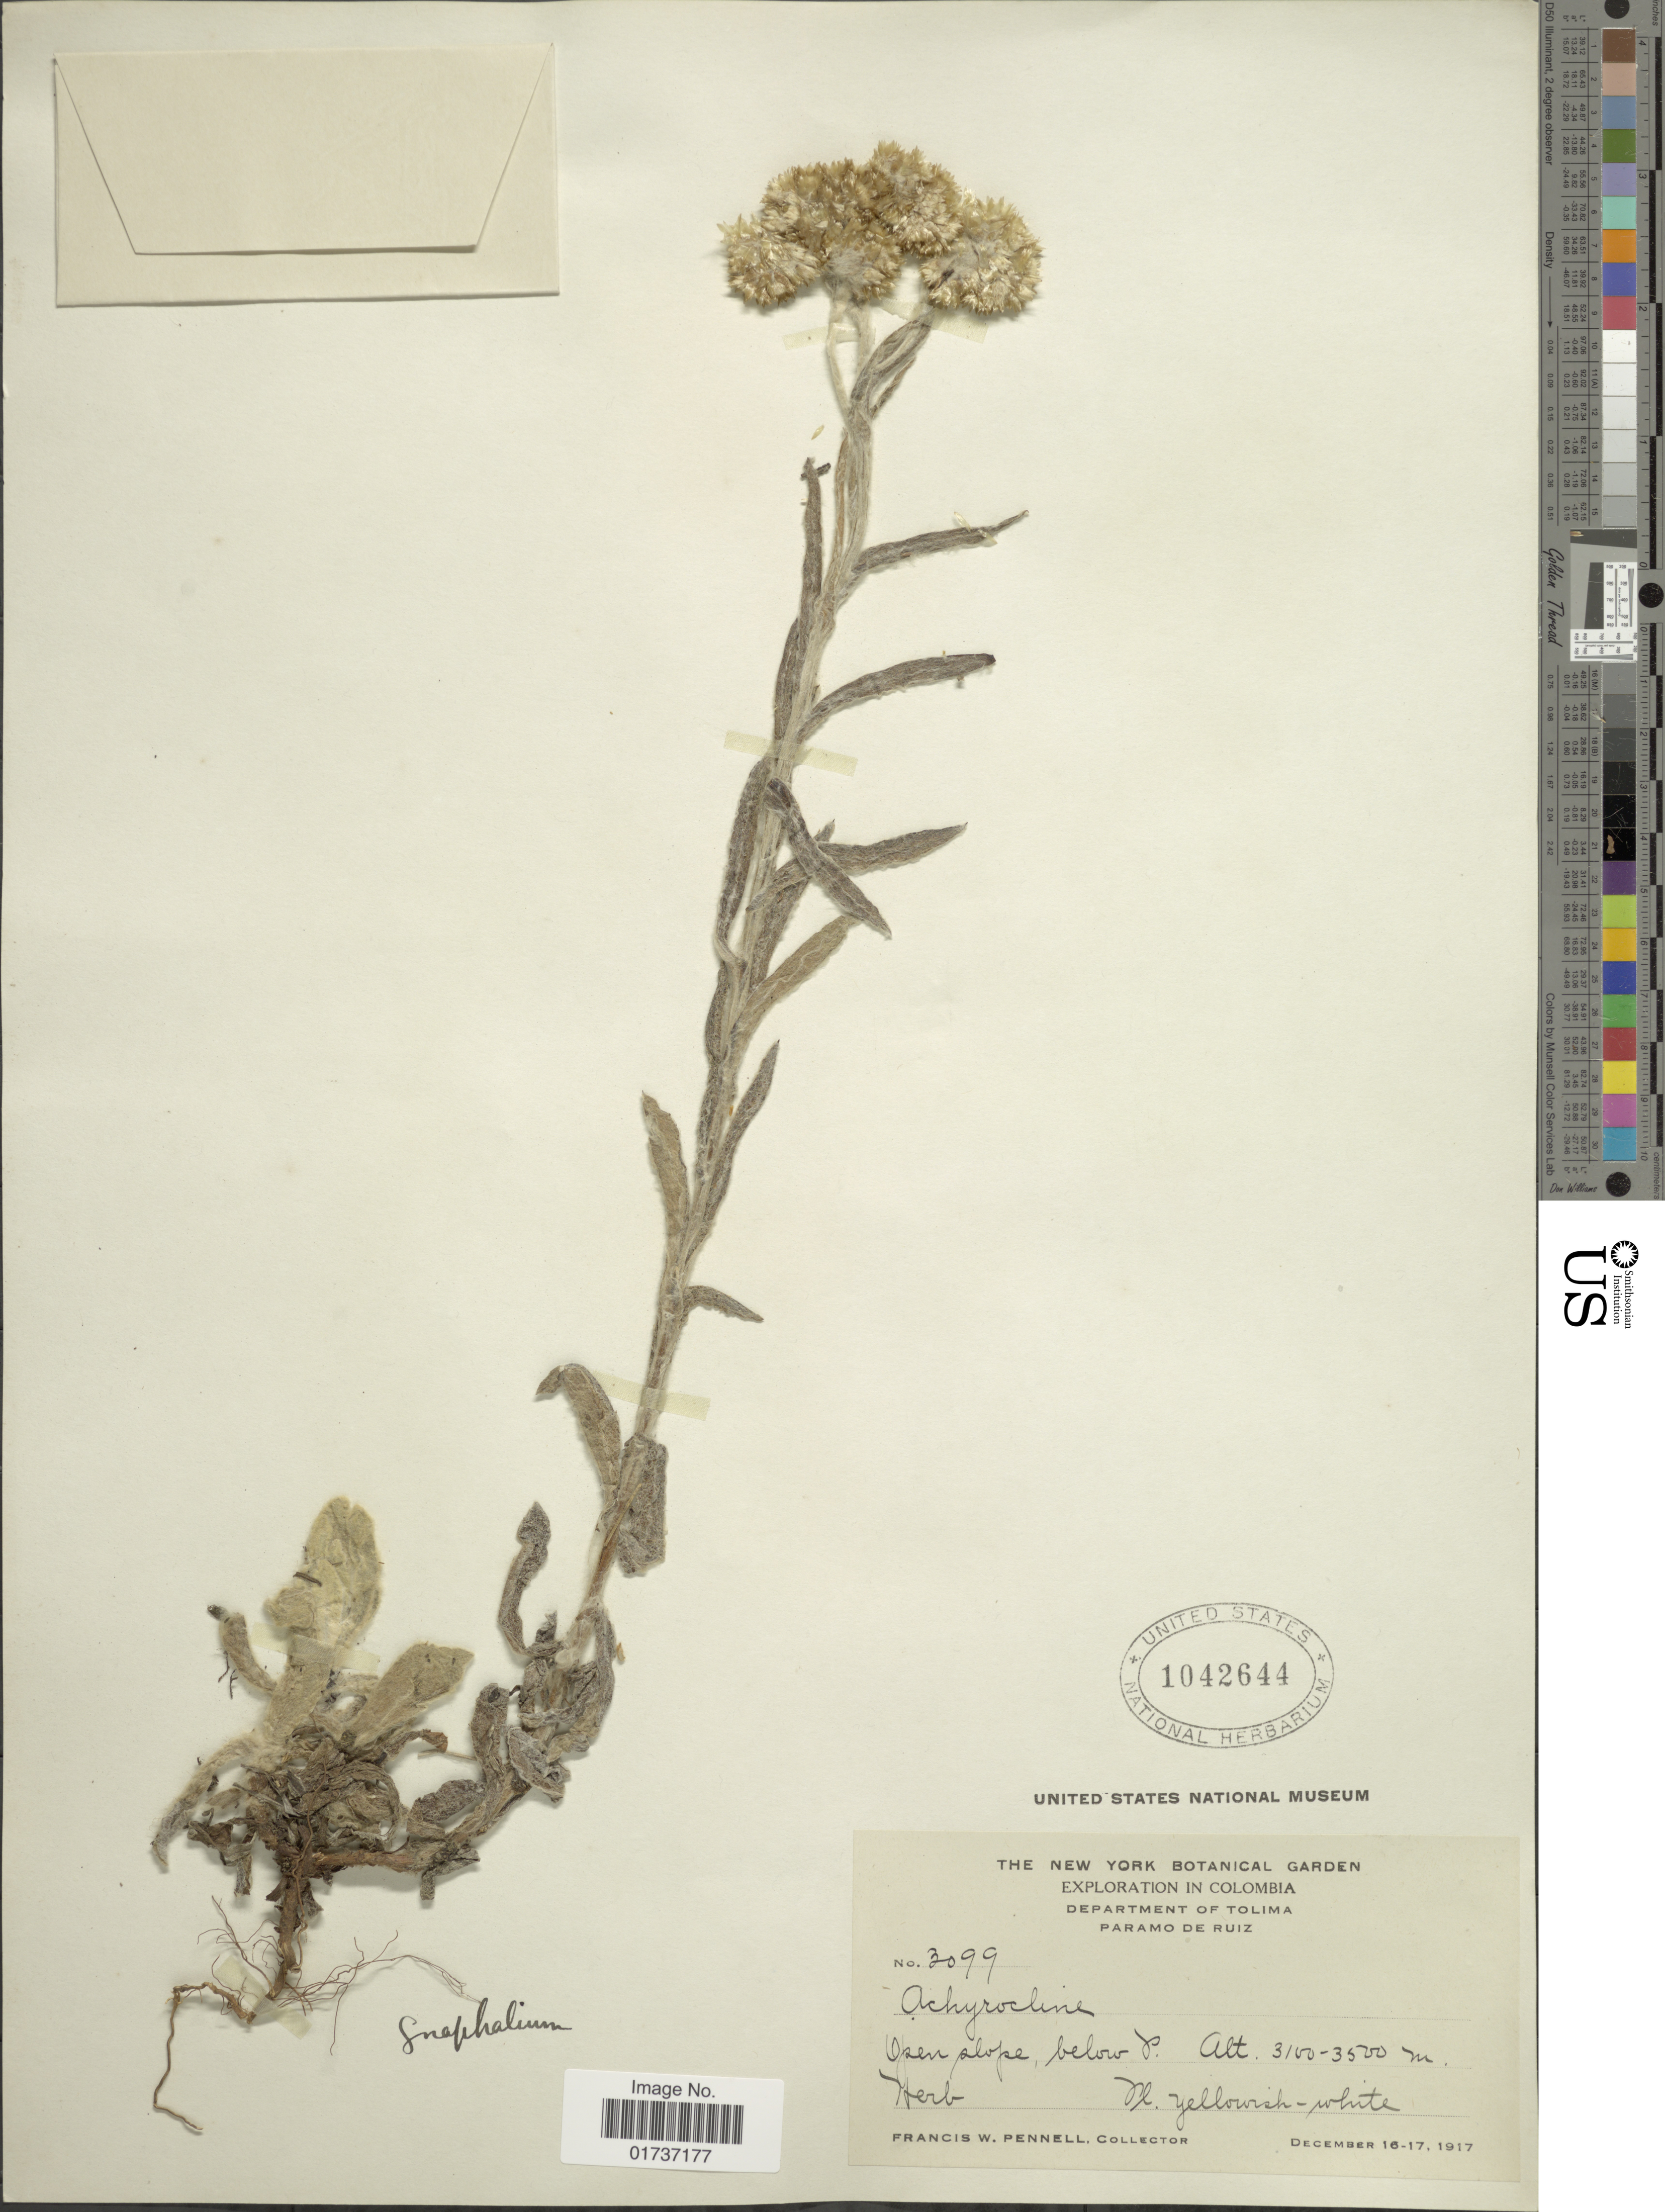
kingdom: Plantae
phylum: Tracheophyta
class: Magnoliopsida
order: Asterales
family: Asteraceae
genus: Gnaphalium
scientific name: Gnaphalium sp.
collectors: F. W. Pennell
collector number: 3099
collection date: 1917-12-16/1917-12-17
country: Colombia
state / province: Tolima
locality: Department of Tolima, Paramo de Ruiz, open slope, below P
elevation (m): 3100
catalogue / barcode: US 1042644